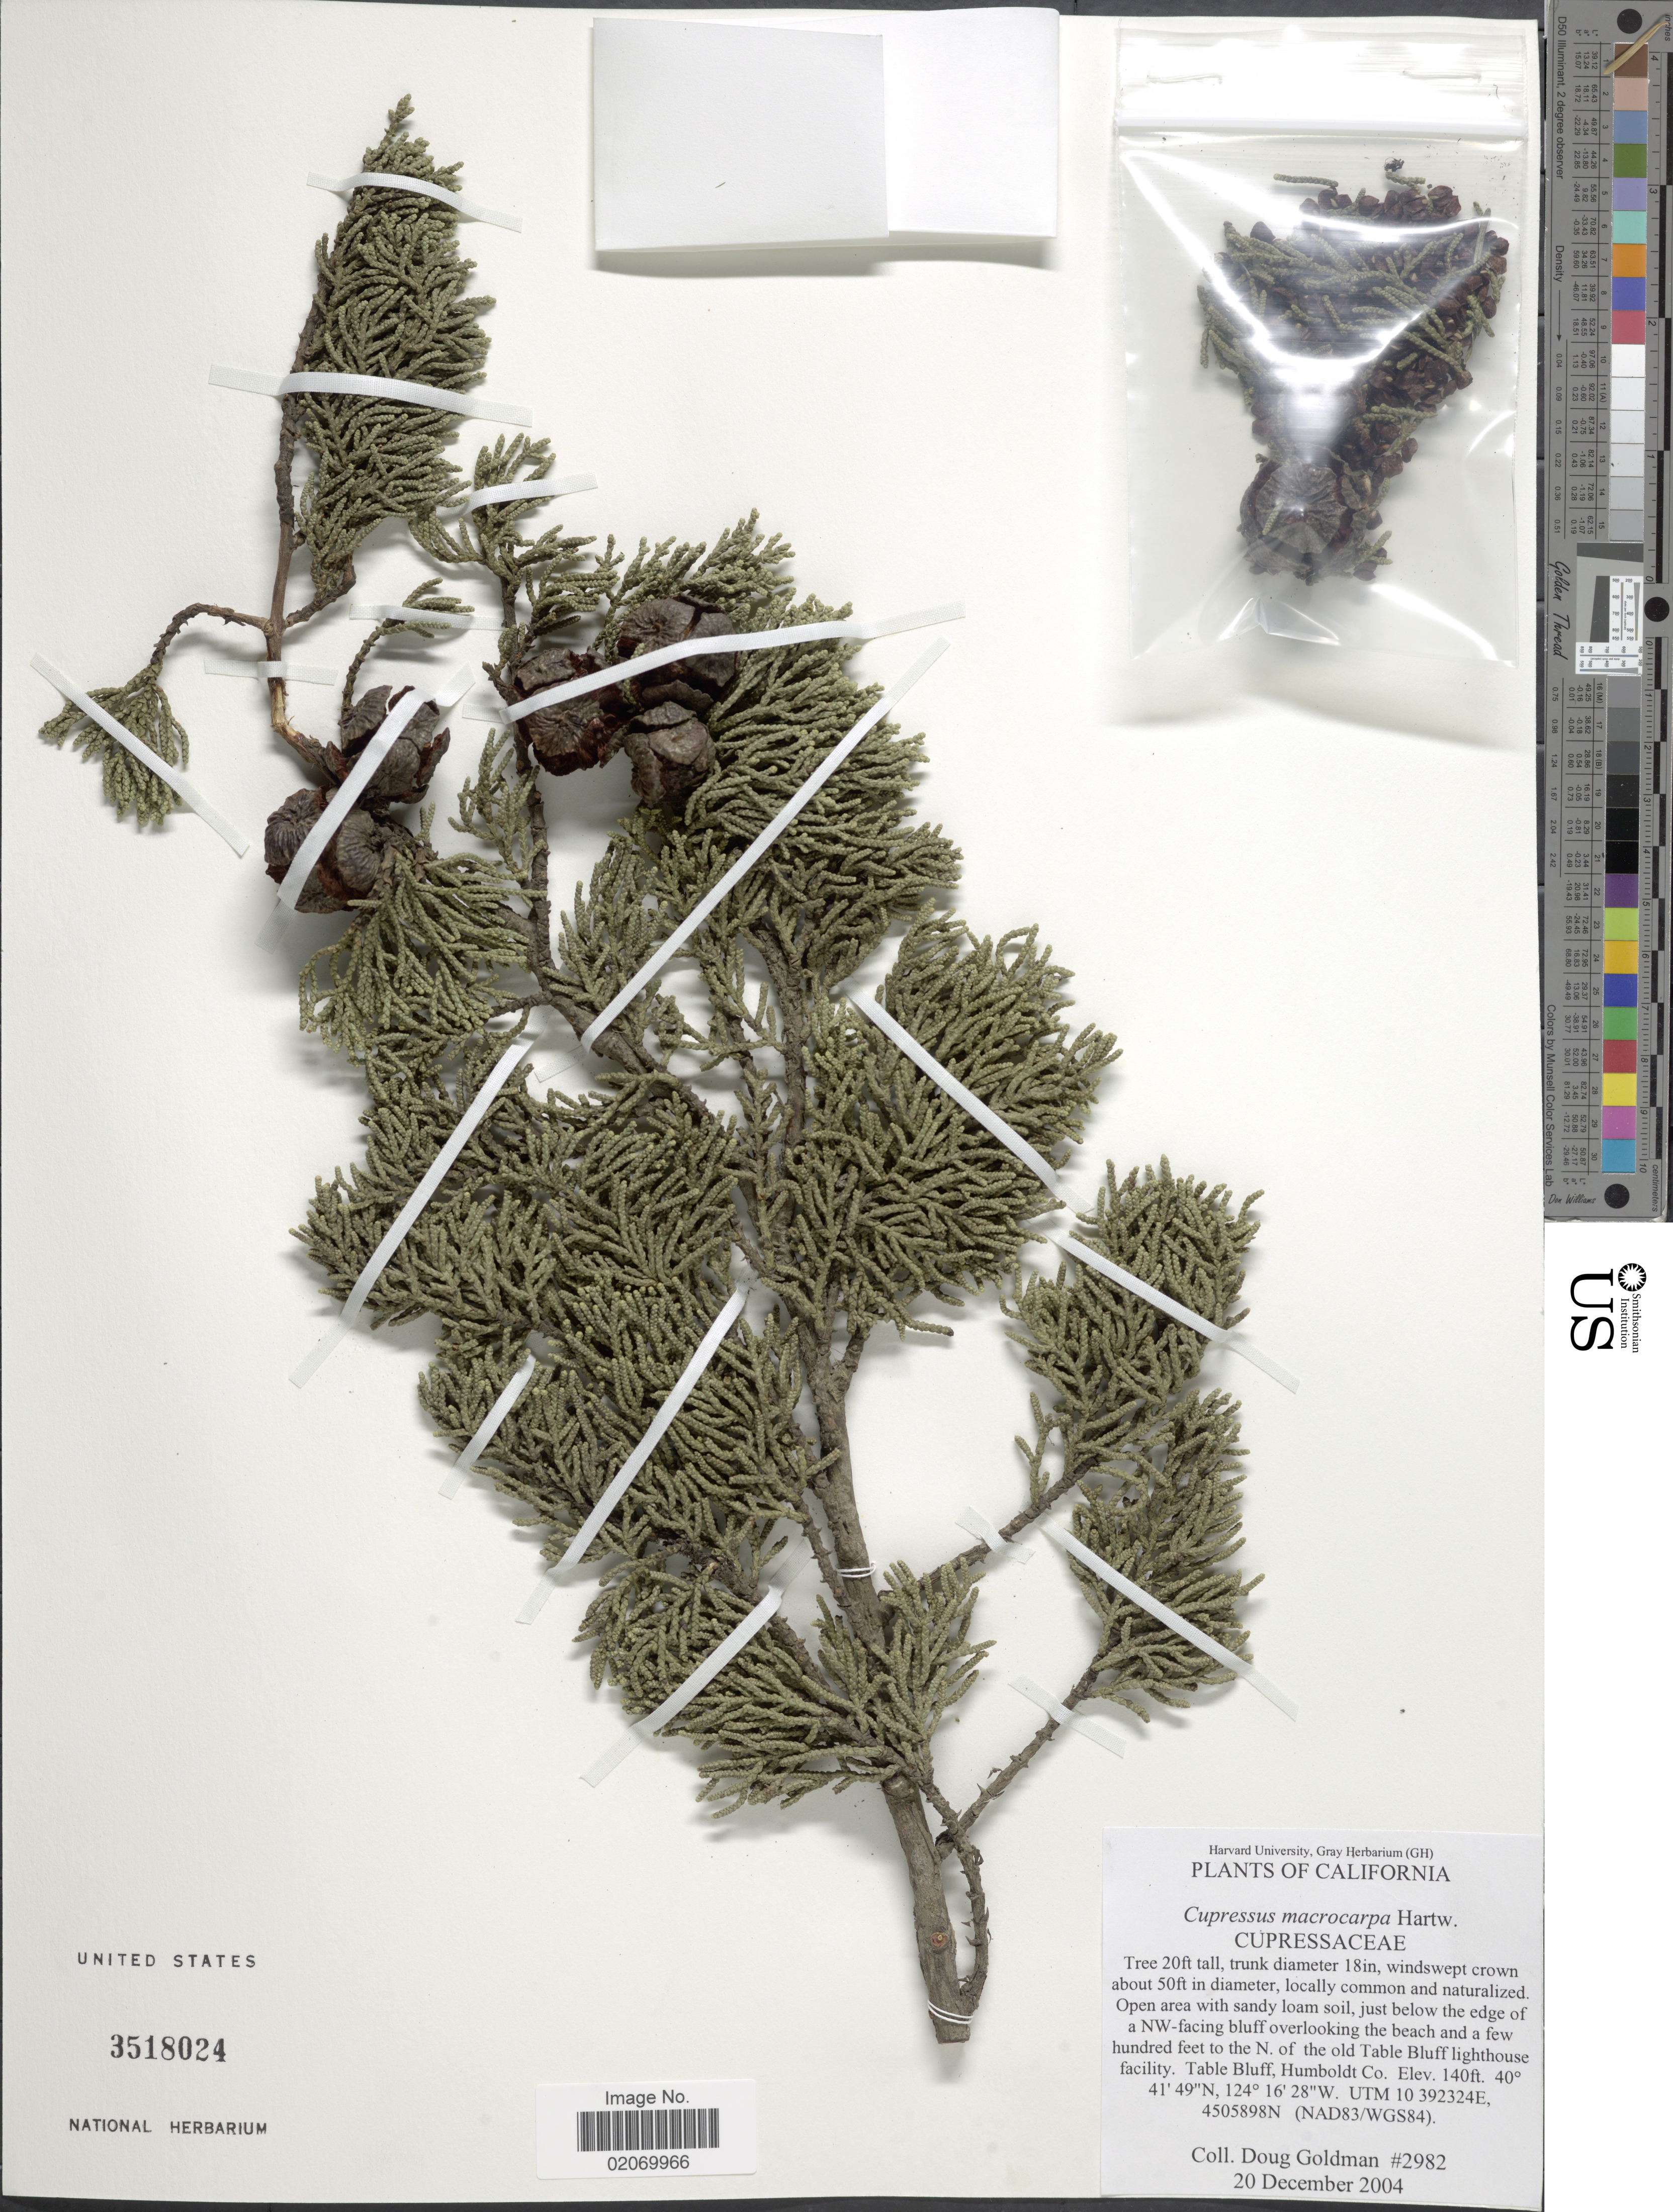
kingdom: Plantae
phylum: Tracheophyta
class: Pinopsida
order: Pinales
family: Cupressaceae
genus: Hesperocyparis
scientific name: Hesperocyparis macrocarpa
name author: (Hartw. ex Gordon) Bartel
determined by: (US) Smithsonian Institution - National Museum of Natural History - Department of Botany (UNITED STATES)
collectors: D. Goldman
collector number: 2982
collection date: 2001-12-20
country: United States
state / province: California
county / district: Humboldt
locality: Justv below the edge of a NW-facing bluff overlooking the beach and afew hundred feet to the N of the old Table Bluff lighhouse facility, Table Bluff, Humboldt Co.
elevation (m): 43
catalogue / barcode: US 3518024